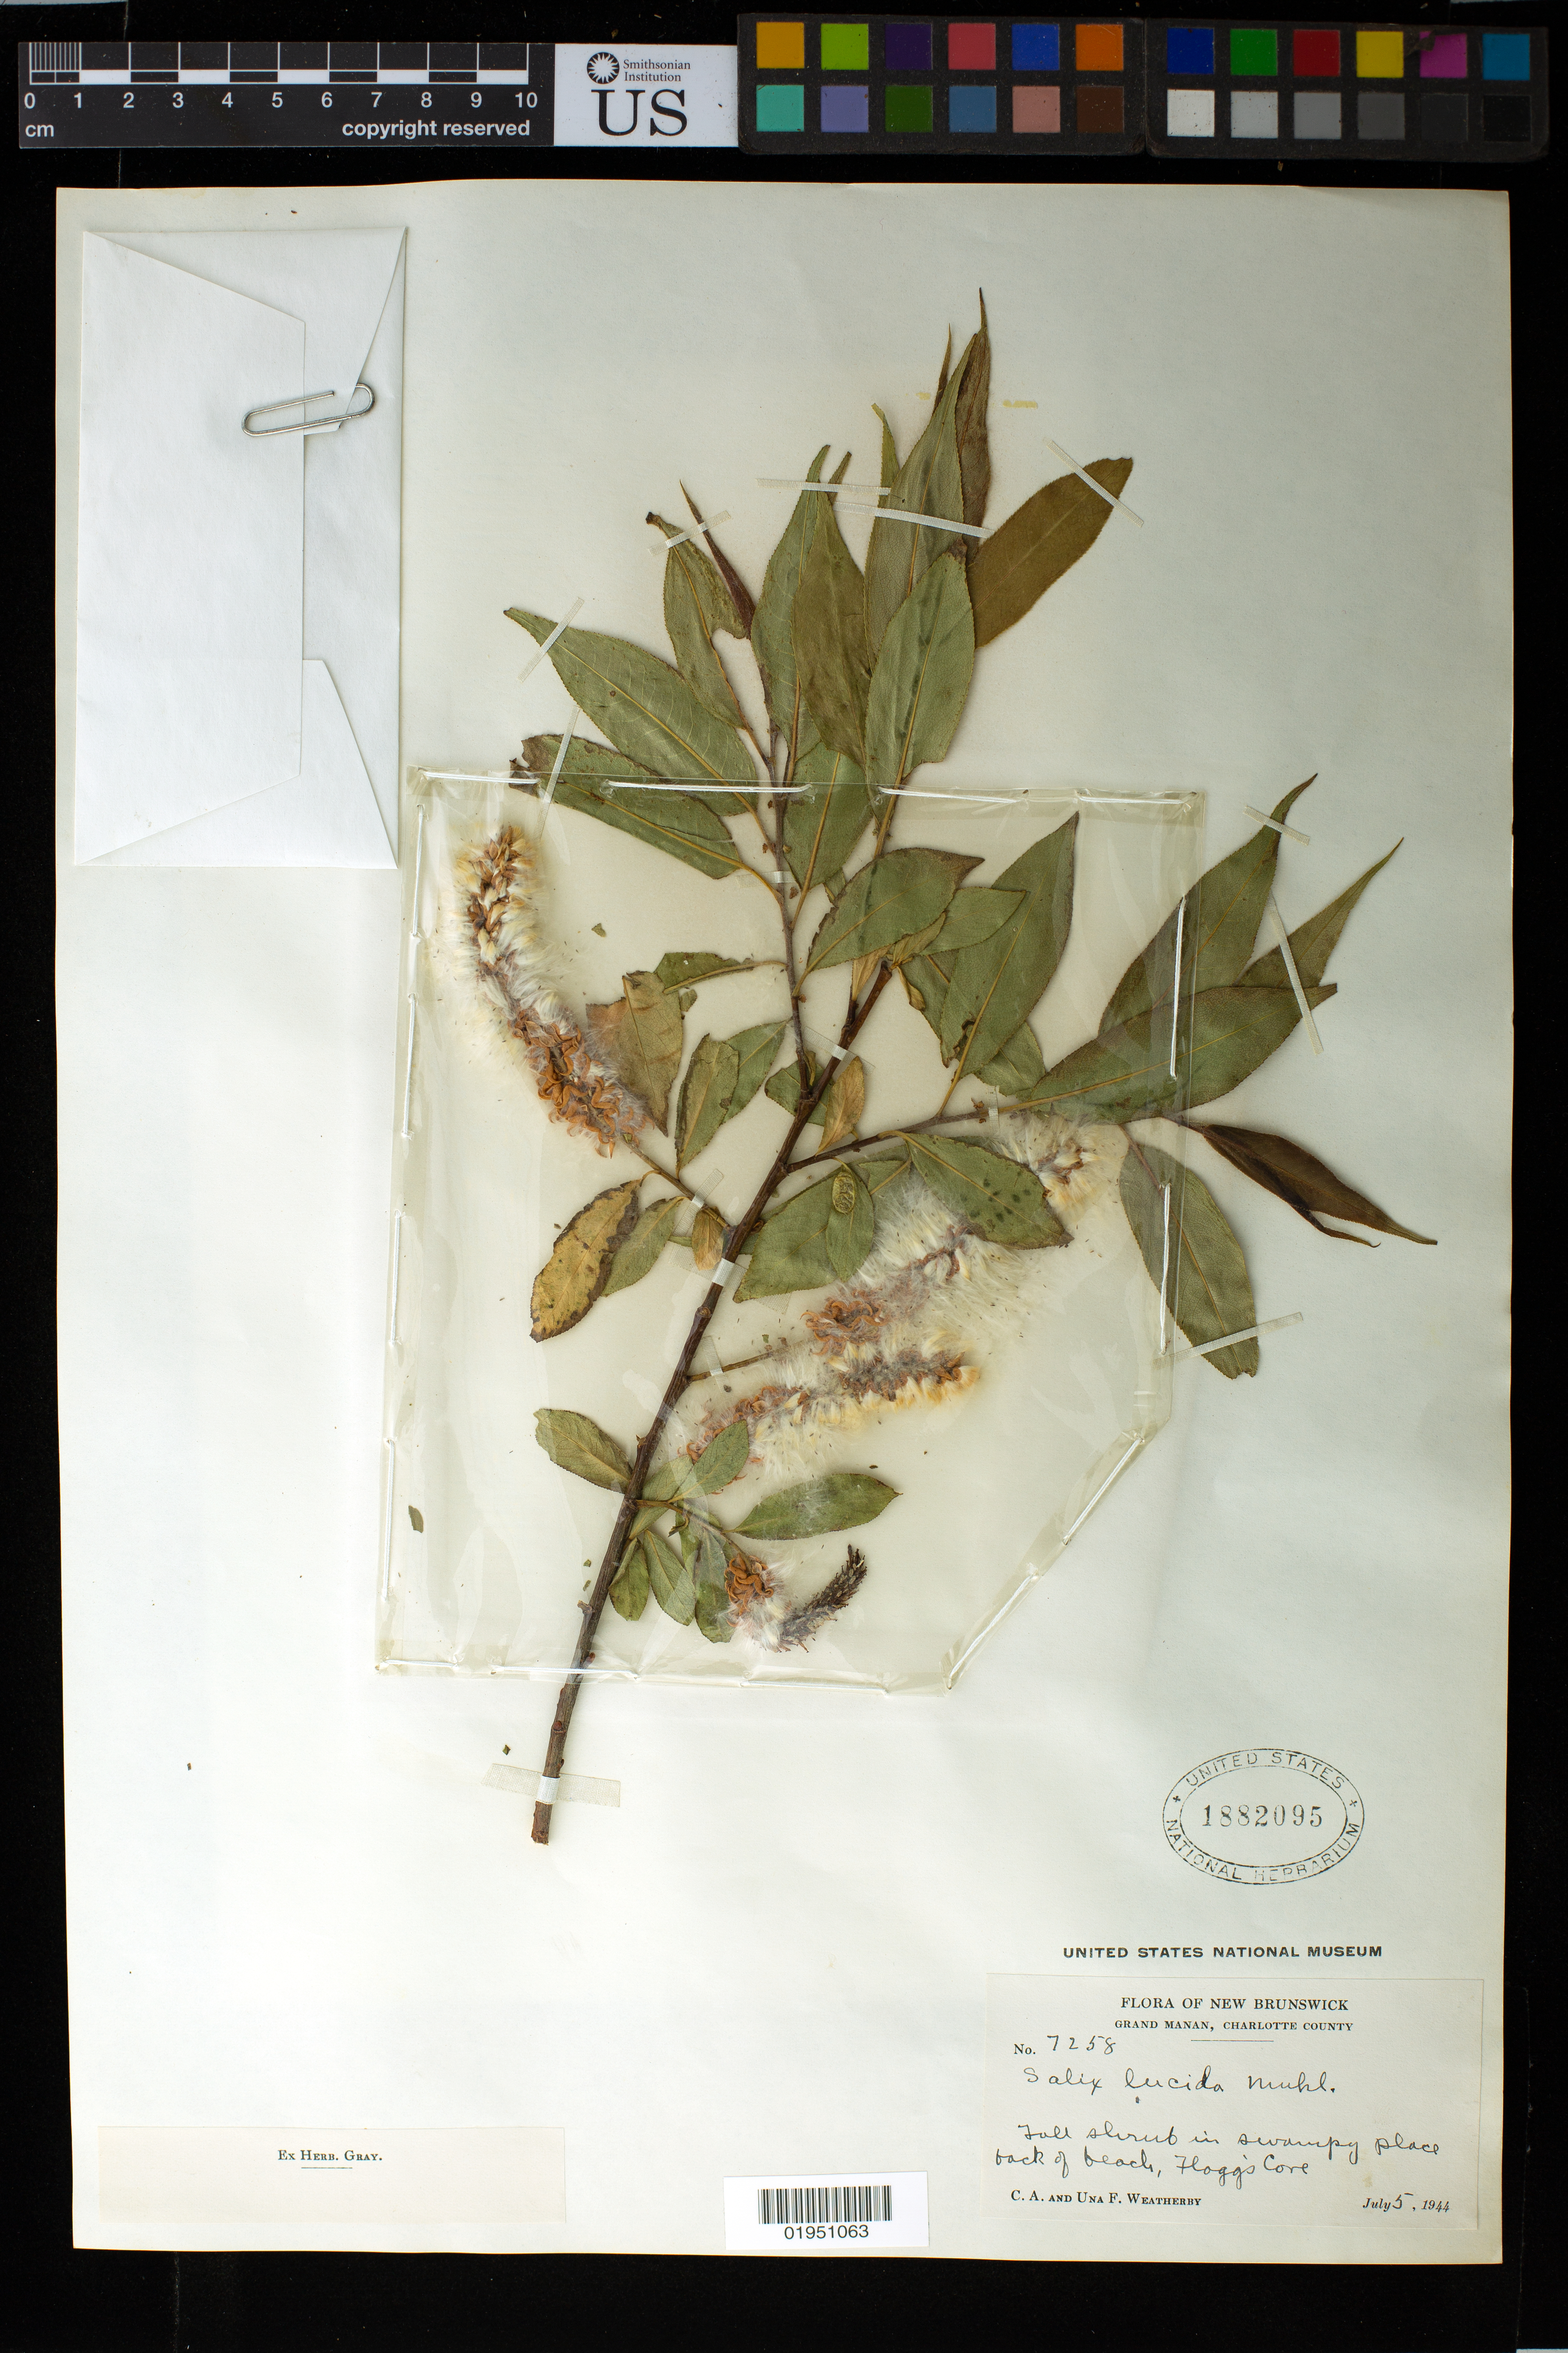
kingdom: Plantae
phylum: Tracheophyta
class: Magnoliopsida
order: Malpighiales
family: Salicaceae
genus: Salix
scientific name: Salix lucida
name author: Muhl.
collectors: C. A. Weatherby & U. L. Weatherby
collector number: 7258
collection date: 1944-07-05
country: Canada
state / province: New Brunswick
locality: Grand Manan, Charlotte County, back of beach, Hogg's Cove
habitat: swampy place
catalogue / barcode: US 1882095